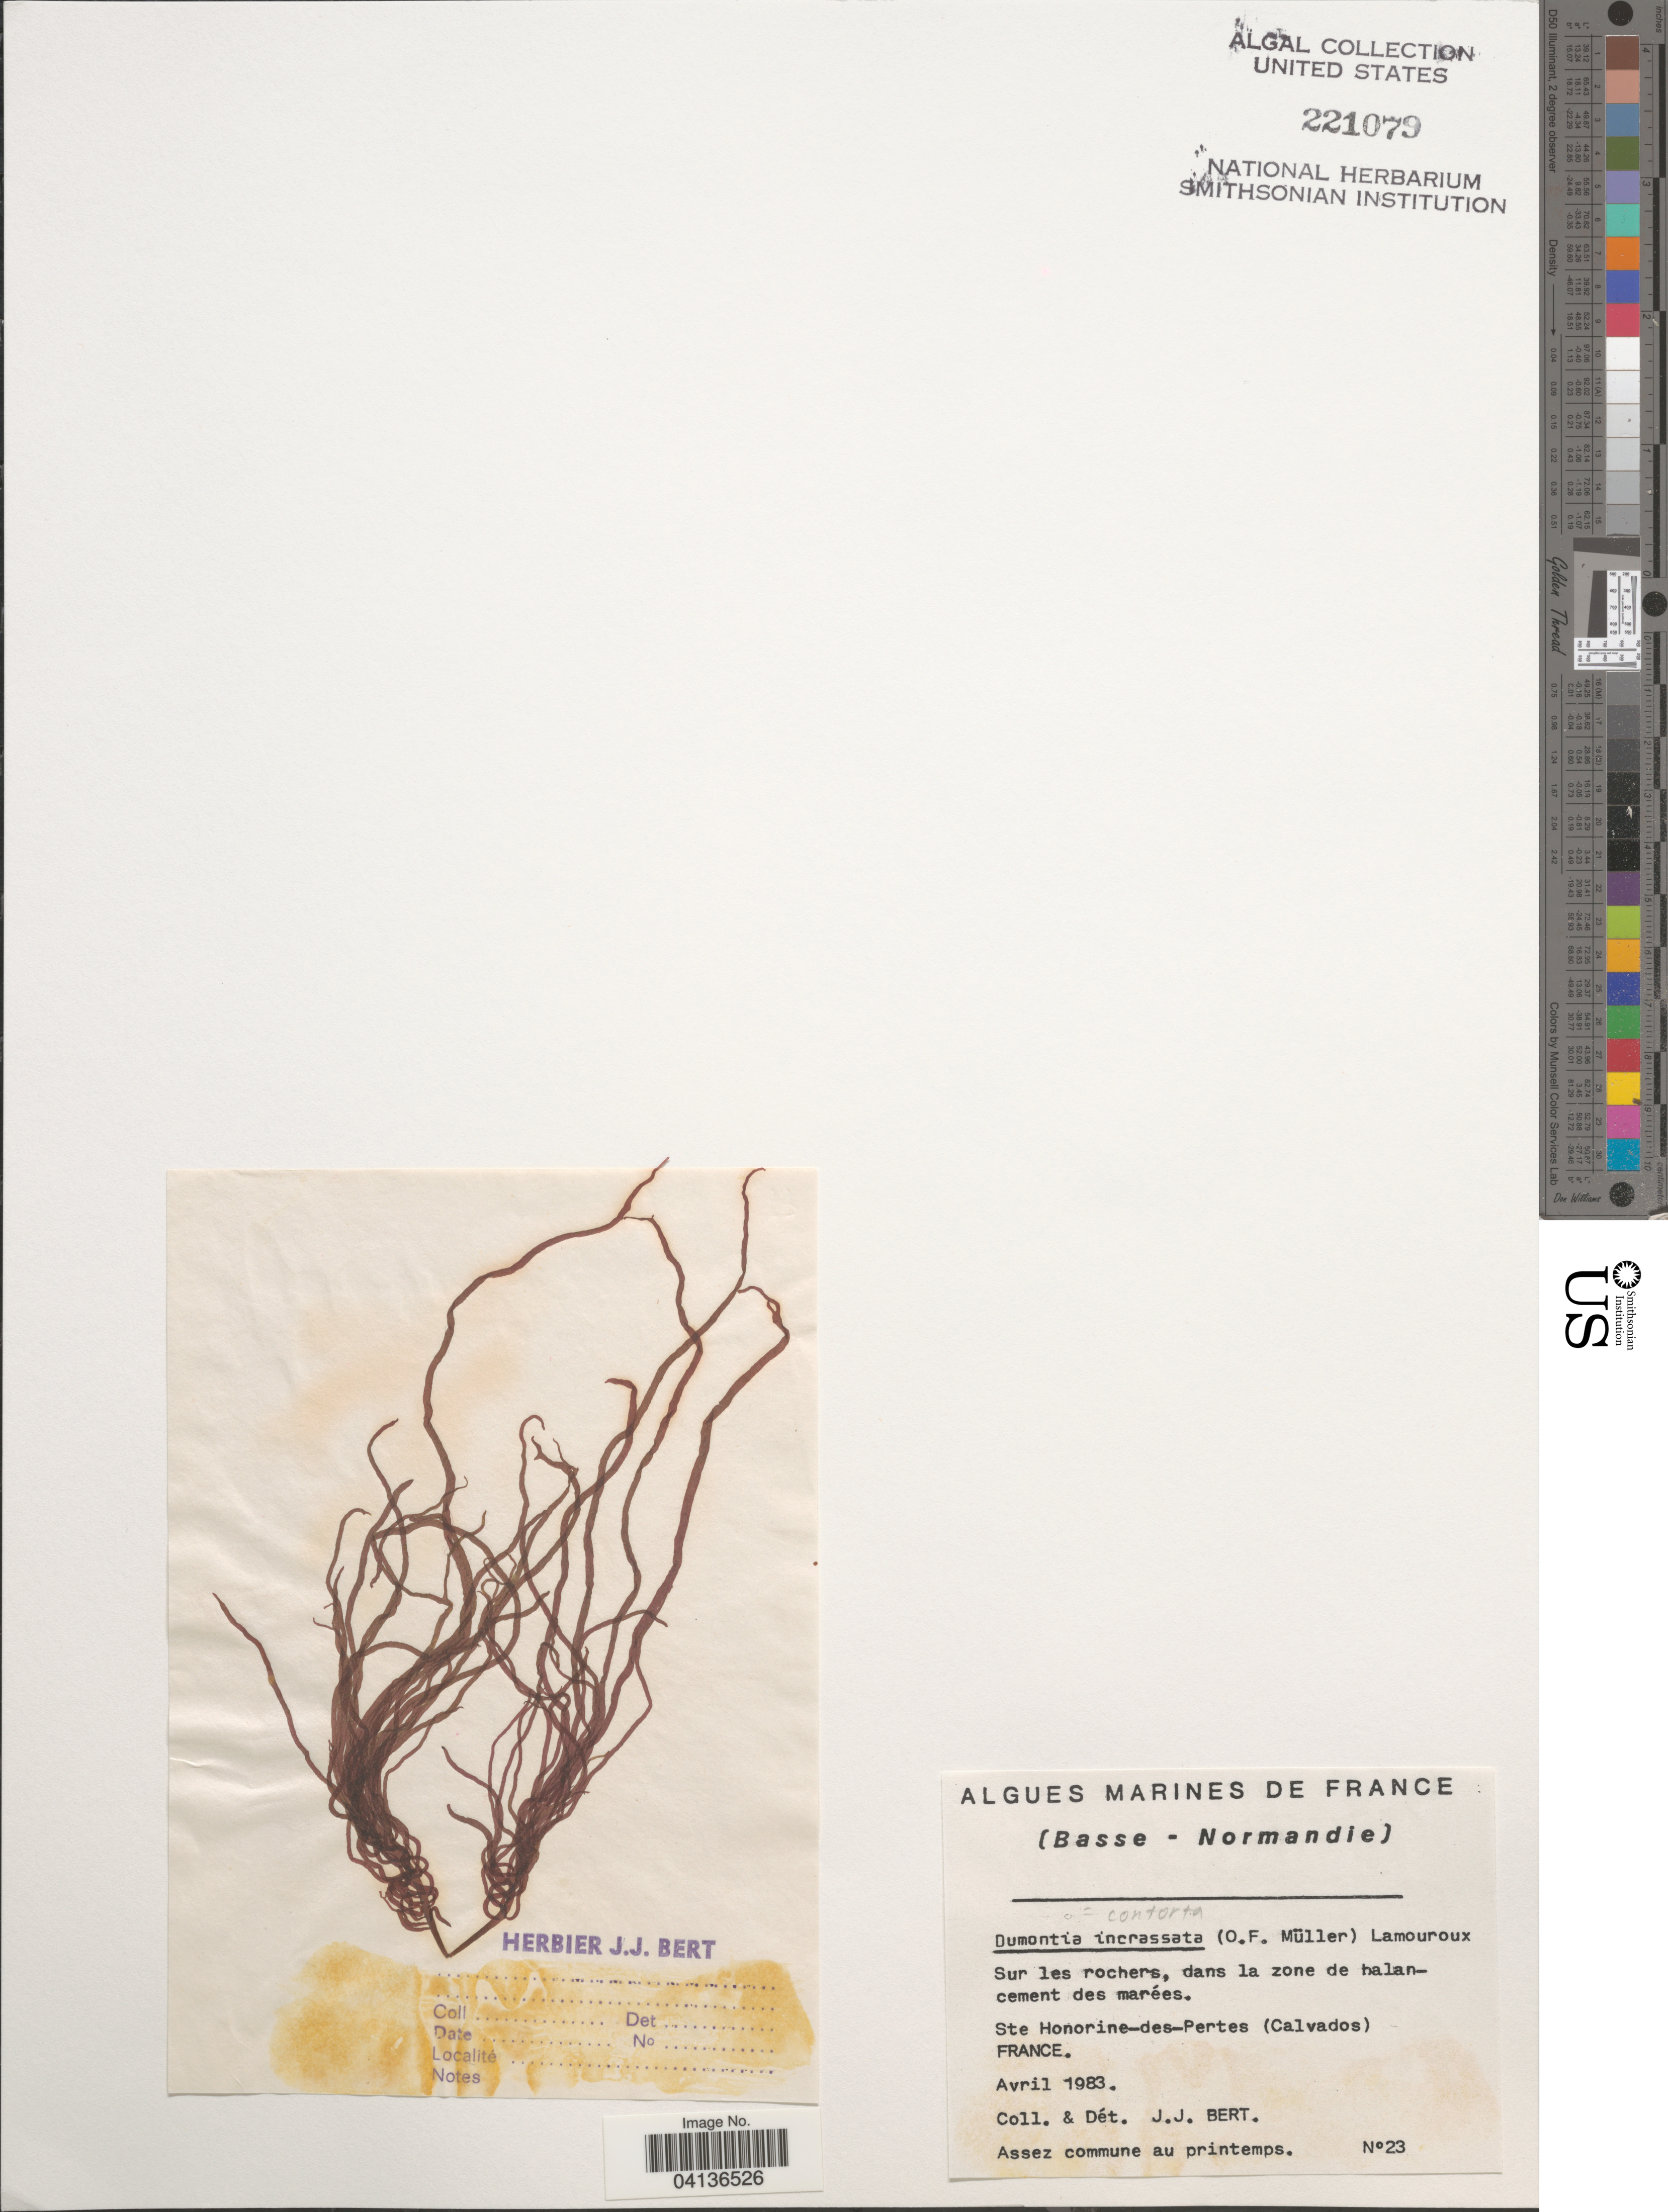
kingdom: Plantae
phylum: Rhodophyta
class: Florideophyceae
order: Gigartinales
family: Dumontiaceae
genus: Dumontia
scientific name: Dumontia incrassata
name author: (O.F. Müller) J.V.Lamouroux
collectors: J. Bert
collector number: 23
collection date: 1983-04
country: France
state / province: Normandie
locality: Sur les rochers, dans la zone de halancement des marées. Ste Honorine-des-Pertes (Calvados).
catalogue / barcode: US 221079